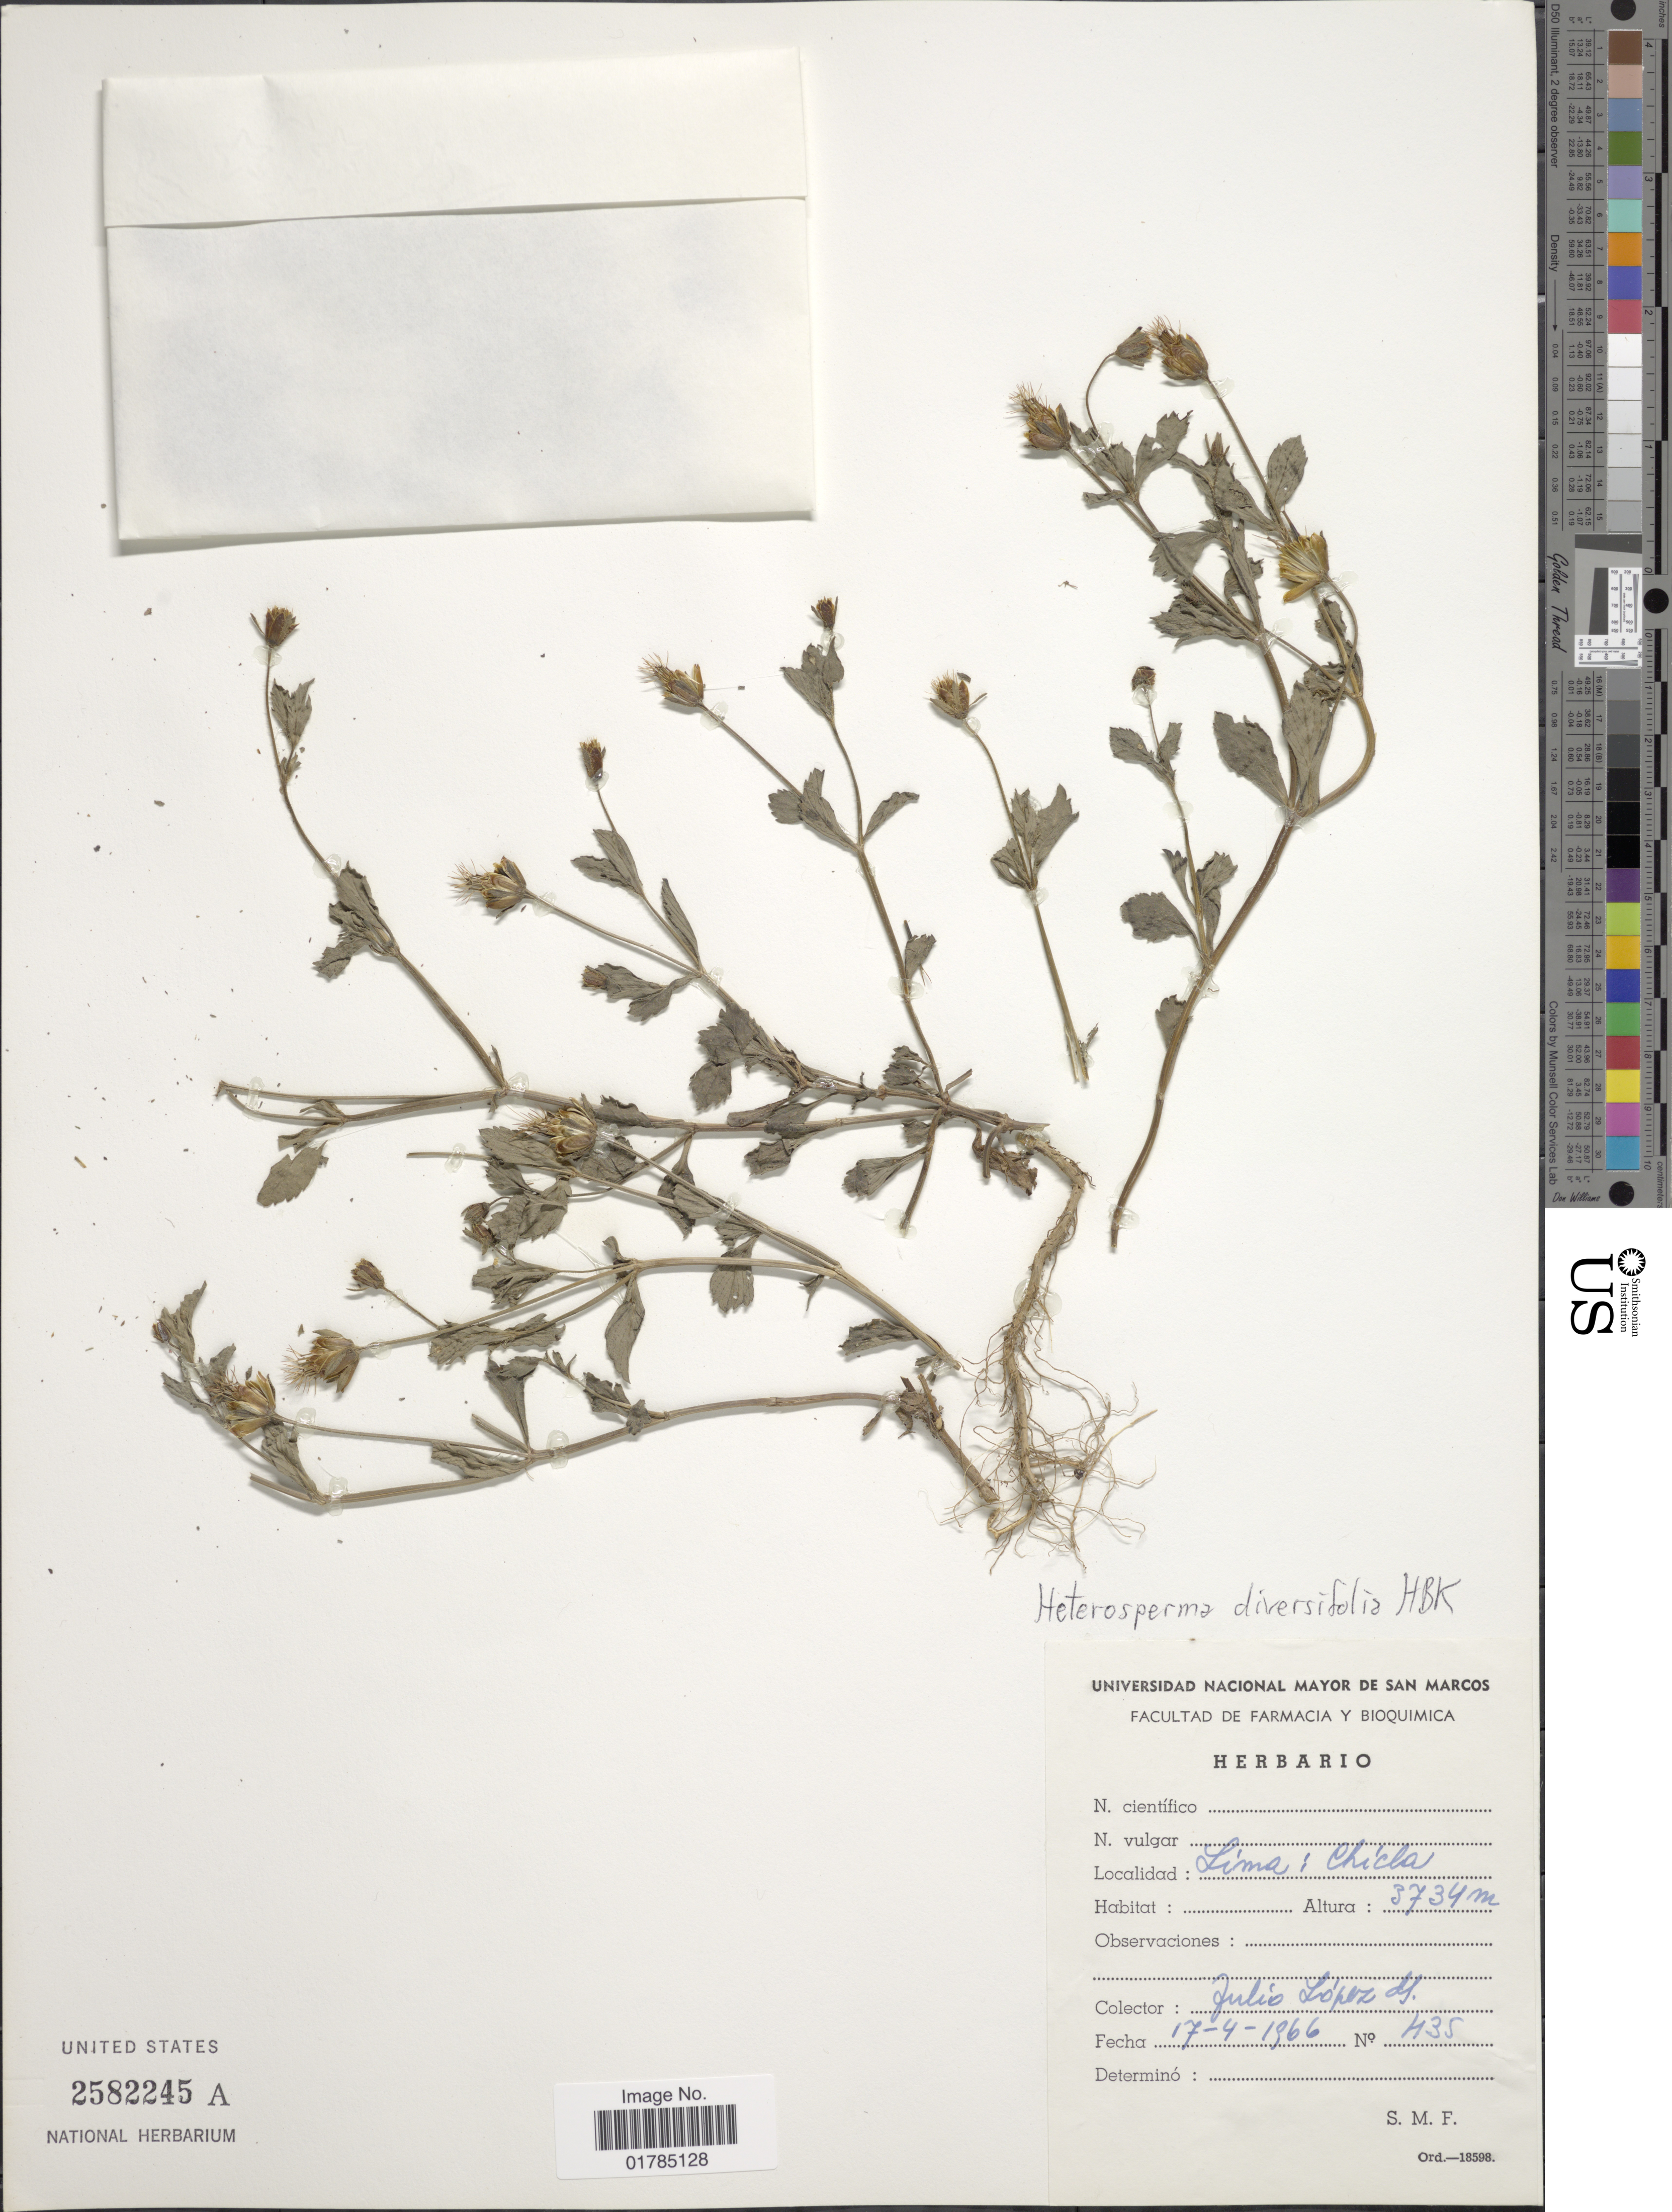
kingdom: Plantae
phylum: Tracheophyta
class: Magnoliopsida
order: Asterales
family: Asteraceae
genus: Heterosperma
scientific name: Heterosperma diversifolium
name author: Kunth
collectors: J. López G.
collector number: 435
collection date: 1966-04-17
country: Peru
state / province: Lima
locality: Chicla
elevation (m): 3734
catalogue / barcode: US 2582245A